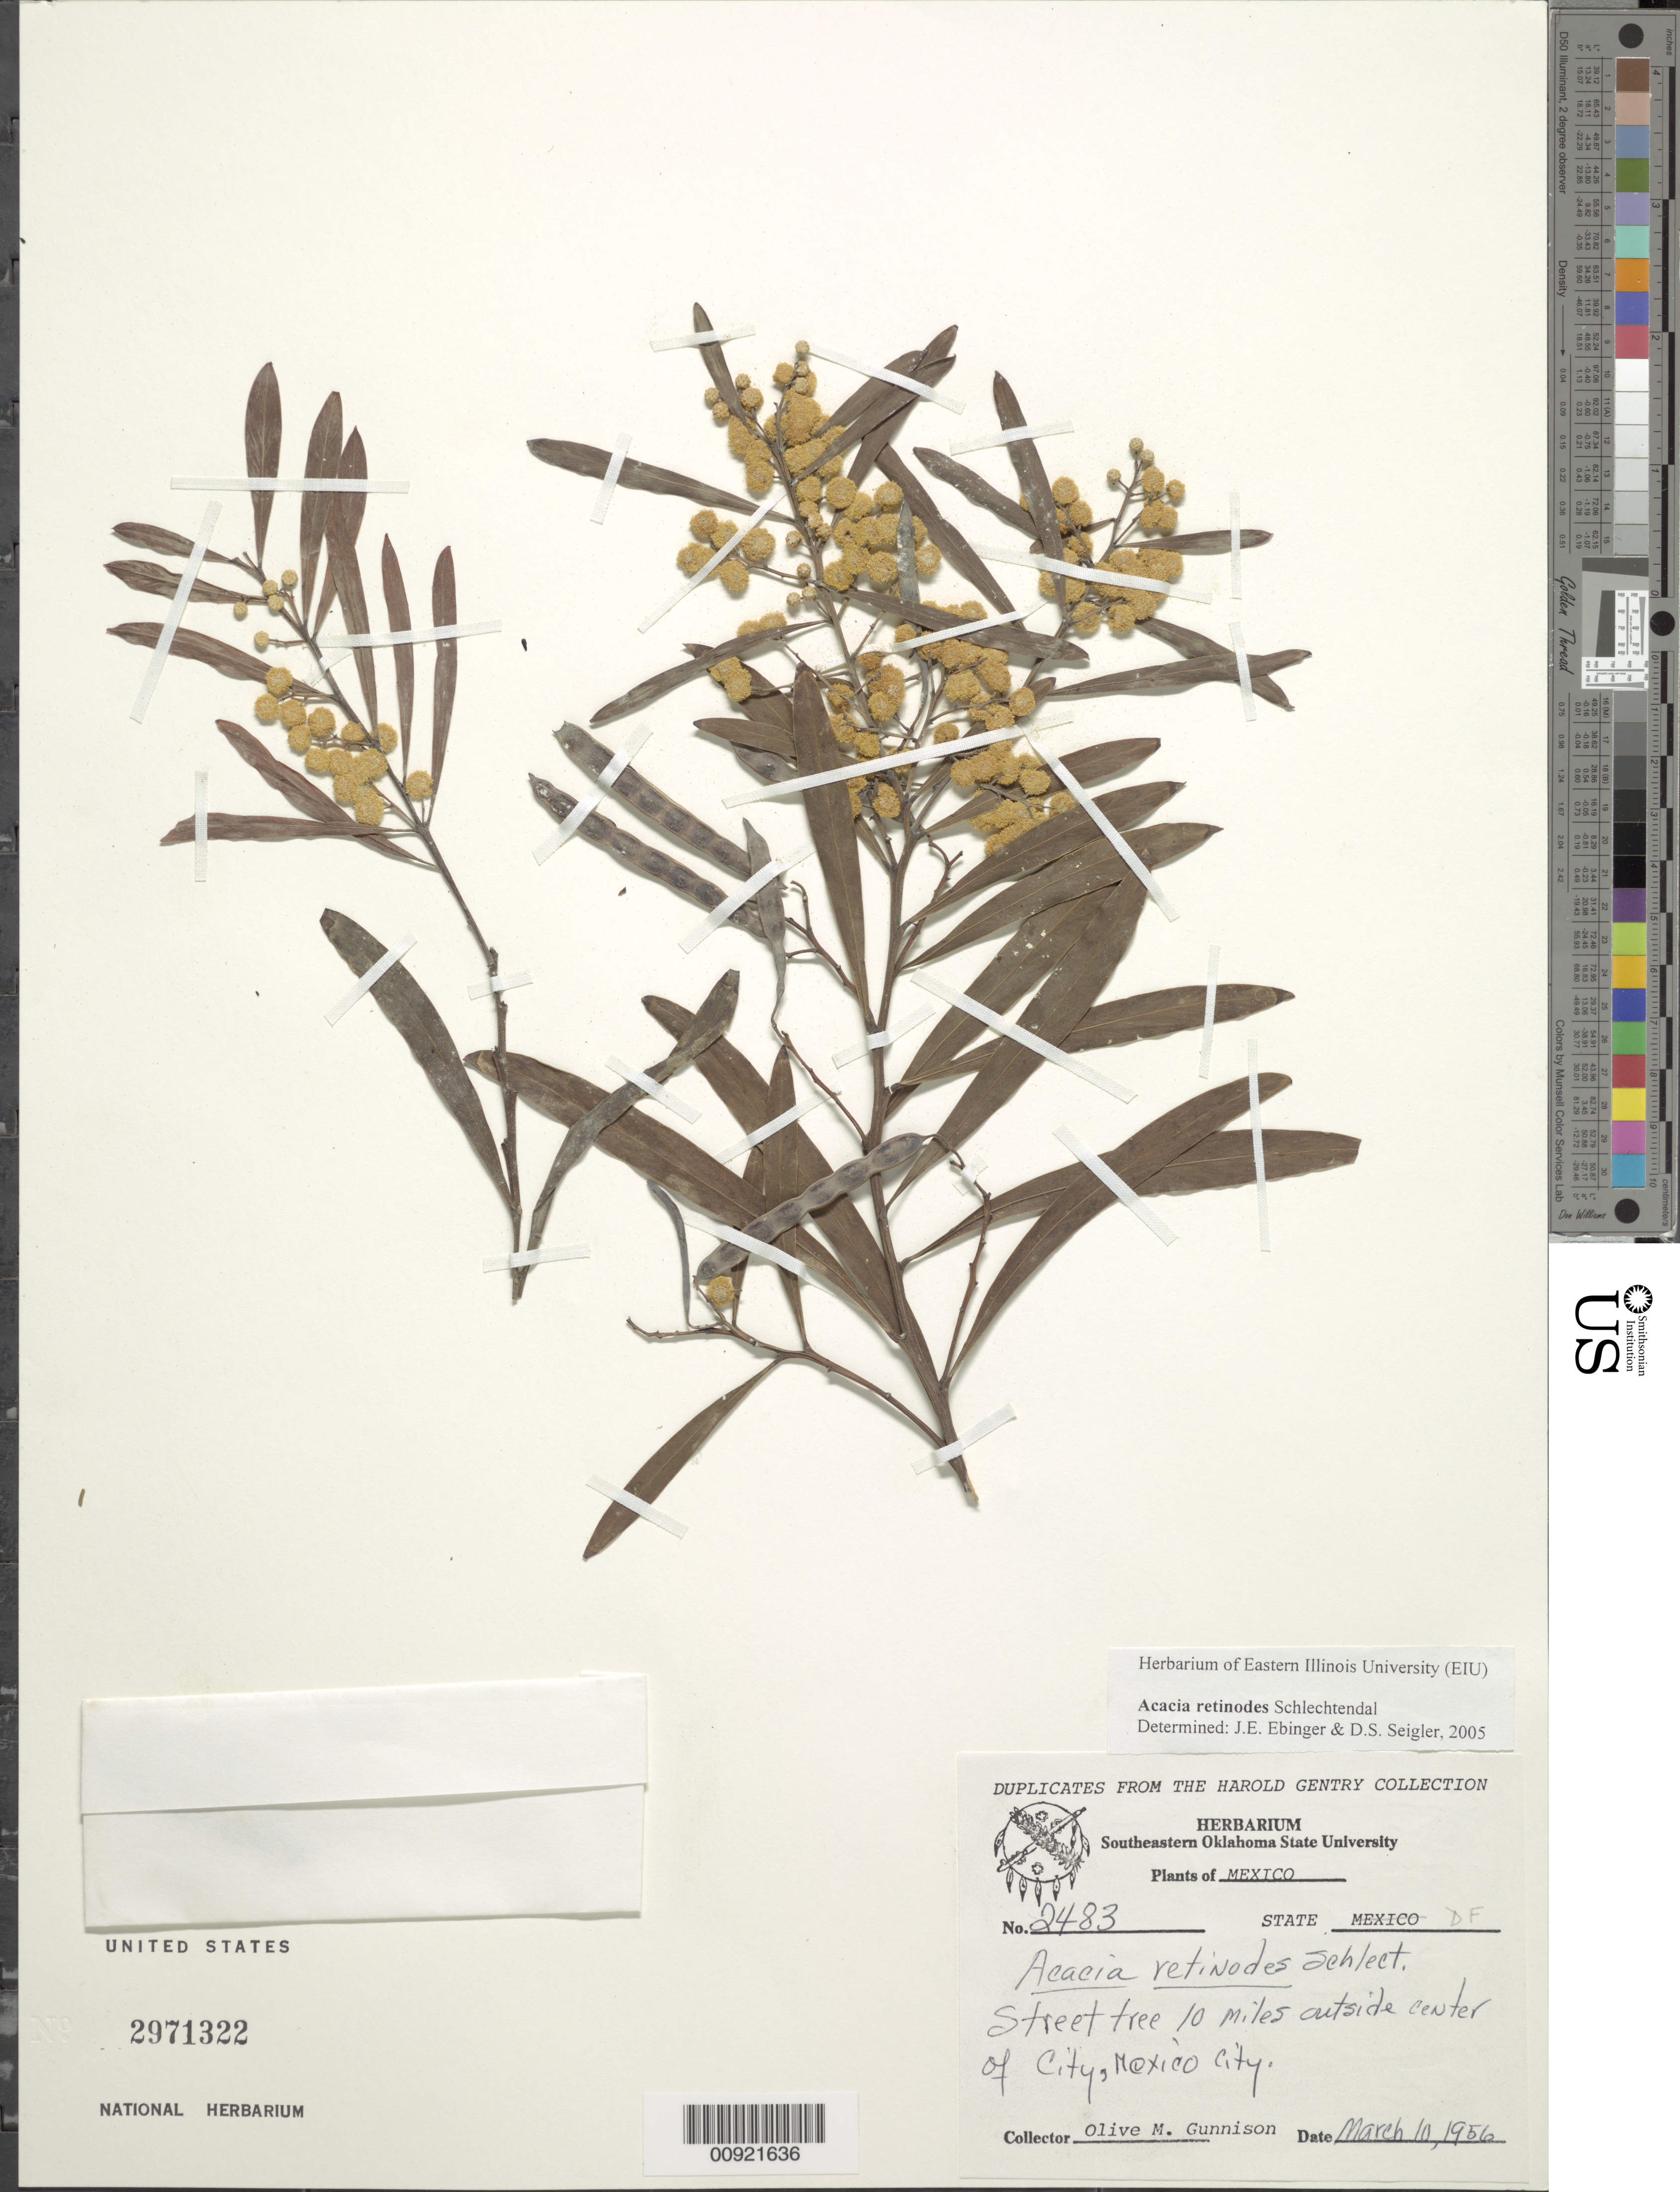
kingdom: Plantae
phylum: Tracheophyta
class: Magnoliopsida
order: Fabales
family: Fabaceae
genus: Acacia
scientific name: Acacia retinodes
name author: Schltdl.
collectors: Gunnison, O. M.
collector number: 2483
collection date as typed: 10 Mar 1956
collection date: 1956-03-10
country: Mexico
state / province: Distrito Federal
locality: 10 miles outside center of City, Mexico City.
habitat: Street tree.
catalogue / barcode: US 2971322